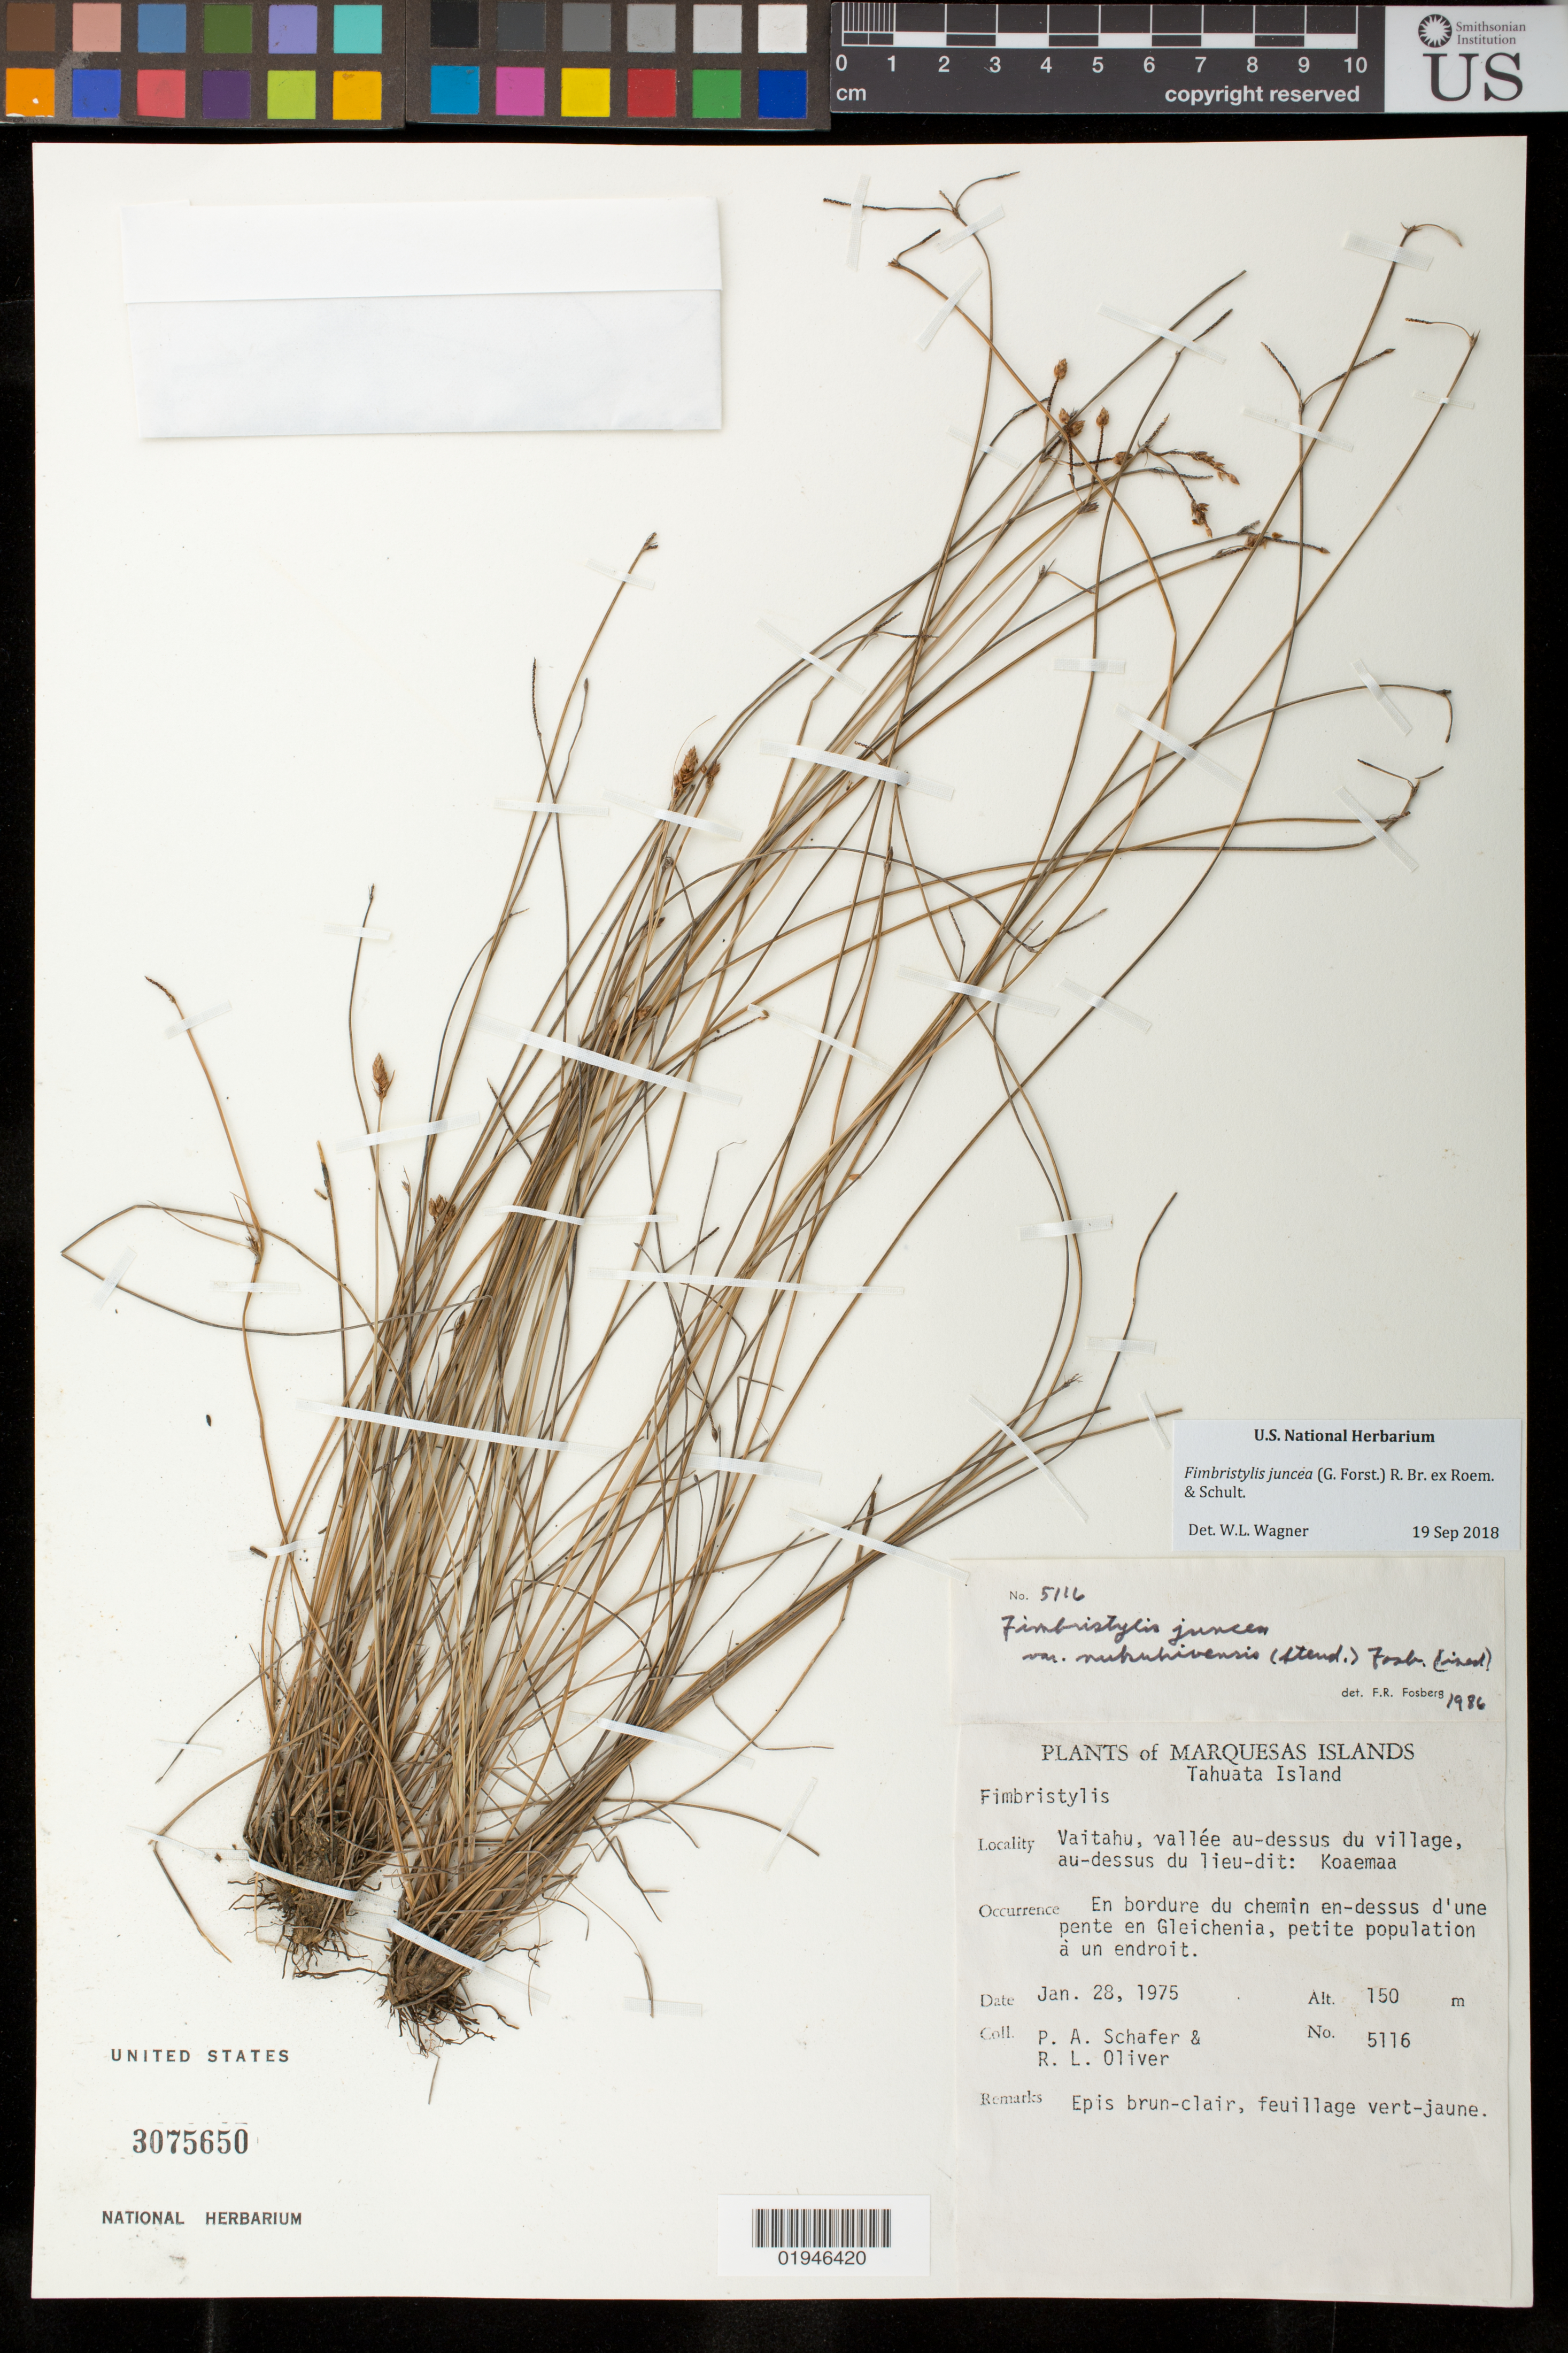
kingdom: Plantae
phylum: Tracheophyta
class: Liliopsida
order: Poales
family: Cyperaceae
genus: Fimbristylis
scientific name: Fimbristylis juncea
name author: (G. Forst.) Br. ex Roem. & Schult.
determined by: Wagner, W. L., (BOT), Smithsonian Institution - National Museum of Natural History (UNITED STATES)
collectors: P. A. Schäfer & R. L. Oliver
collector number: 5116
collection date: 1975-01-28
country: French Polynesia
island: Tahuata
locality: Vaitahu, below the village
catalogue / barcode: US 3075650